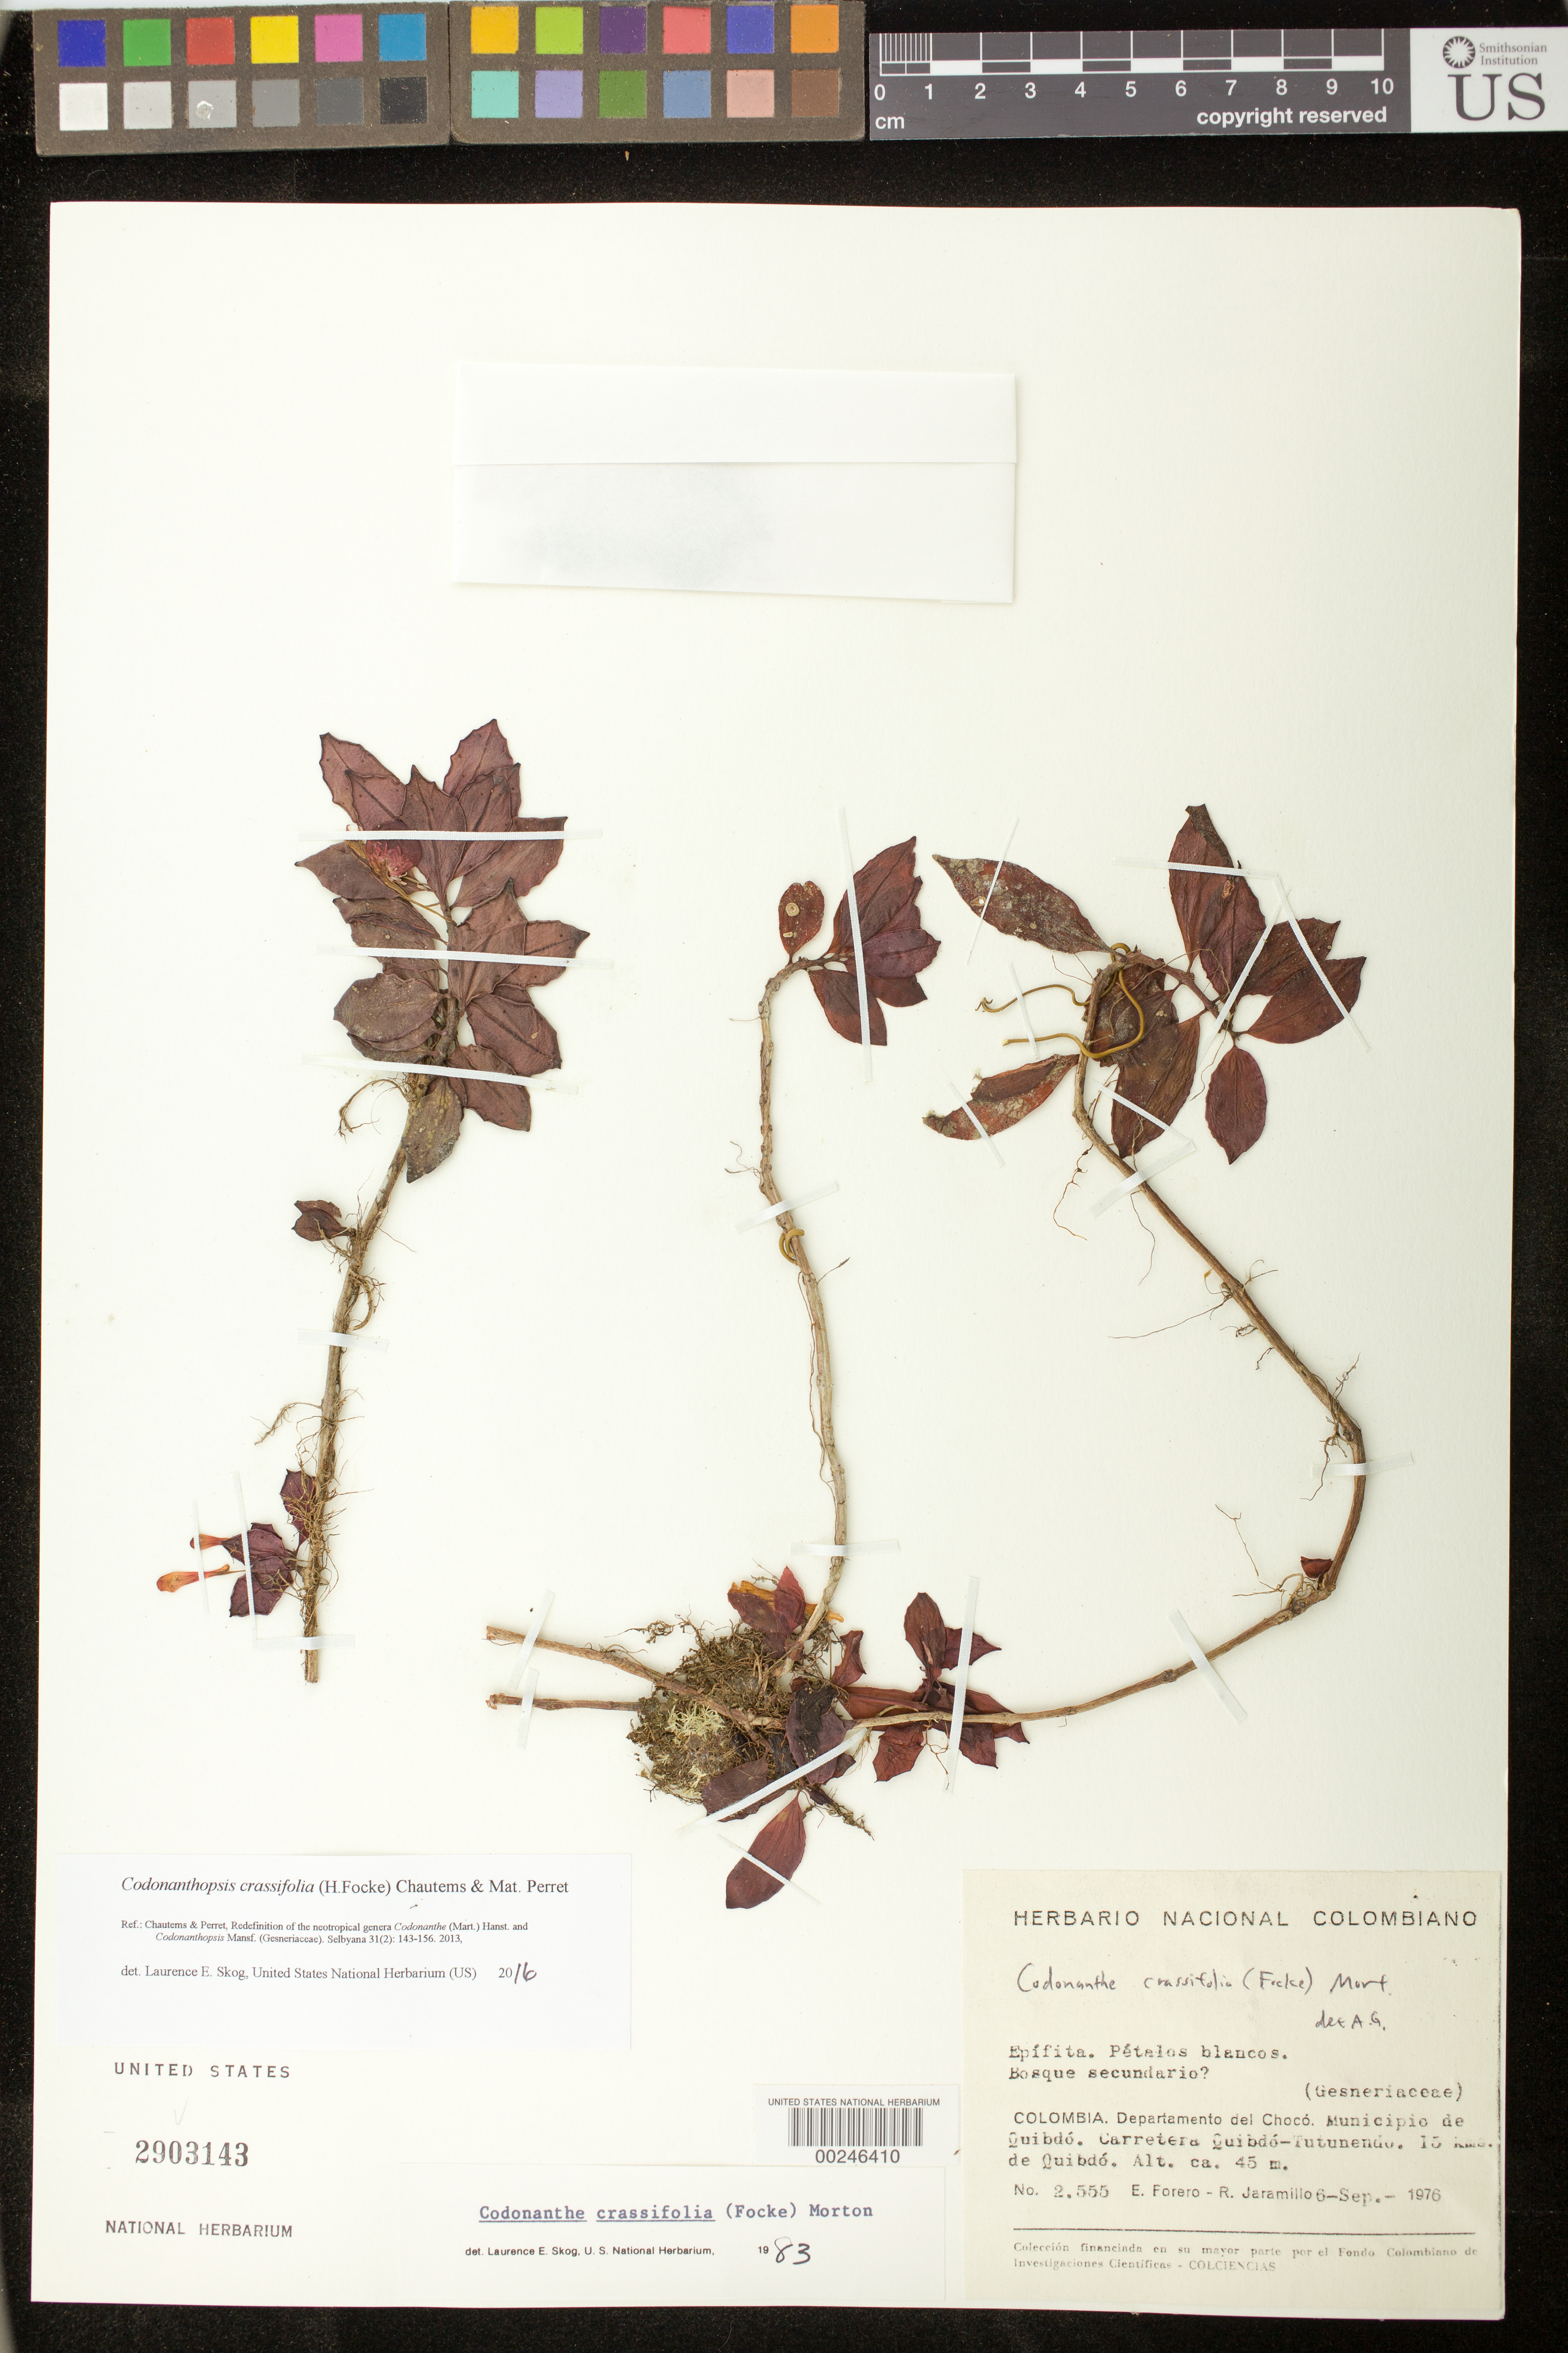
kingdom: Plantae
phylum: Tracheophyta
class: Magnoliopsida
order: Lamiales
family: Gesneriaceae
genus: Codonanthopsis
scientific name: Codonanthopsis crassifolia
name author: (H. Focke) Chautems & Mat.Perret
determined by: Skog, Laurence E.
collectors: E. Forero & R. Jaramillo M.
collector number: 2555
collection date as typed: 06 Sep 1976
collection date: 1976-09-06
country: Colombia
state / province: Chocó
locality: Mun. of Quibdo, Quibdo-Tutunendo highway, 15 km from Quibdo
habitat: Secondary? forest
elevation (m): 45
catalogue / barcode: US 2903143